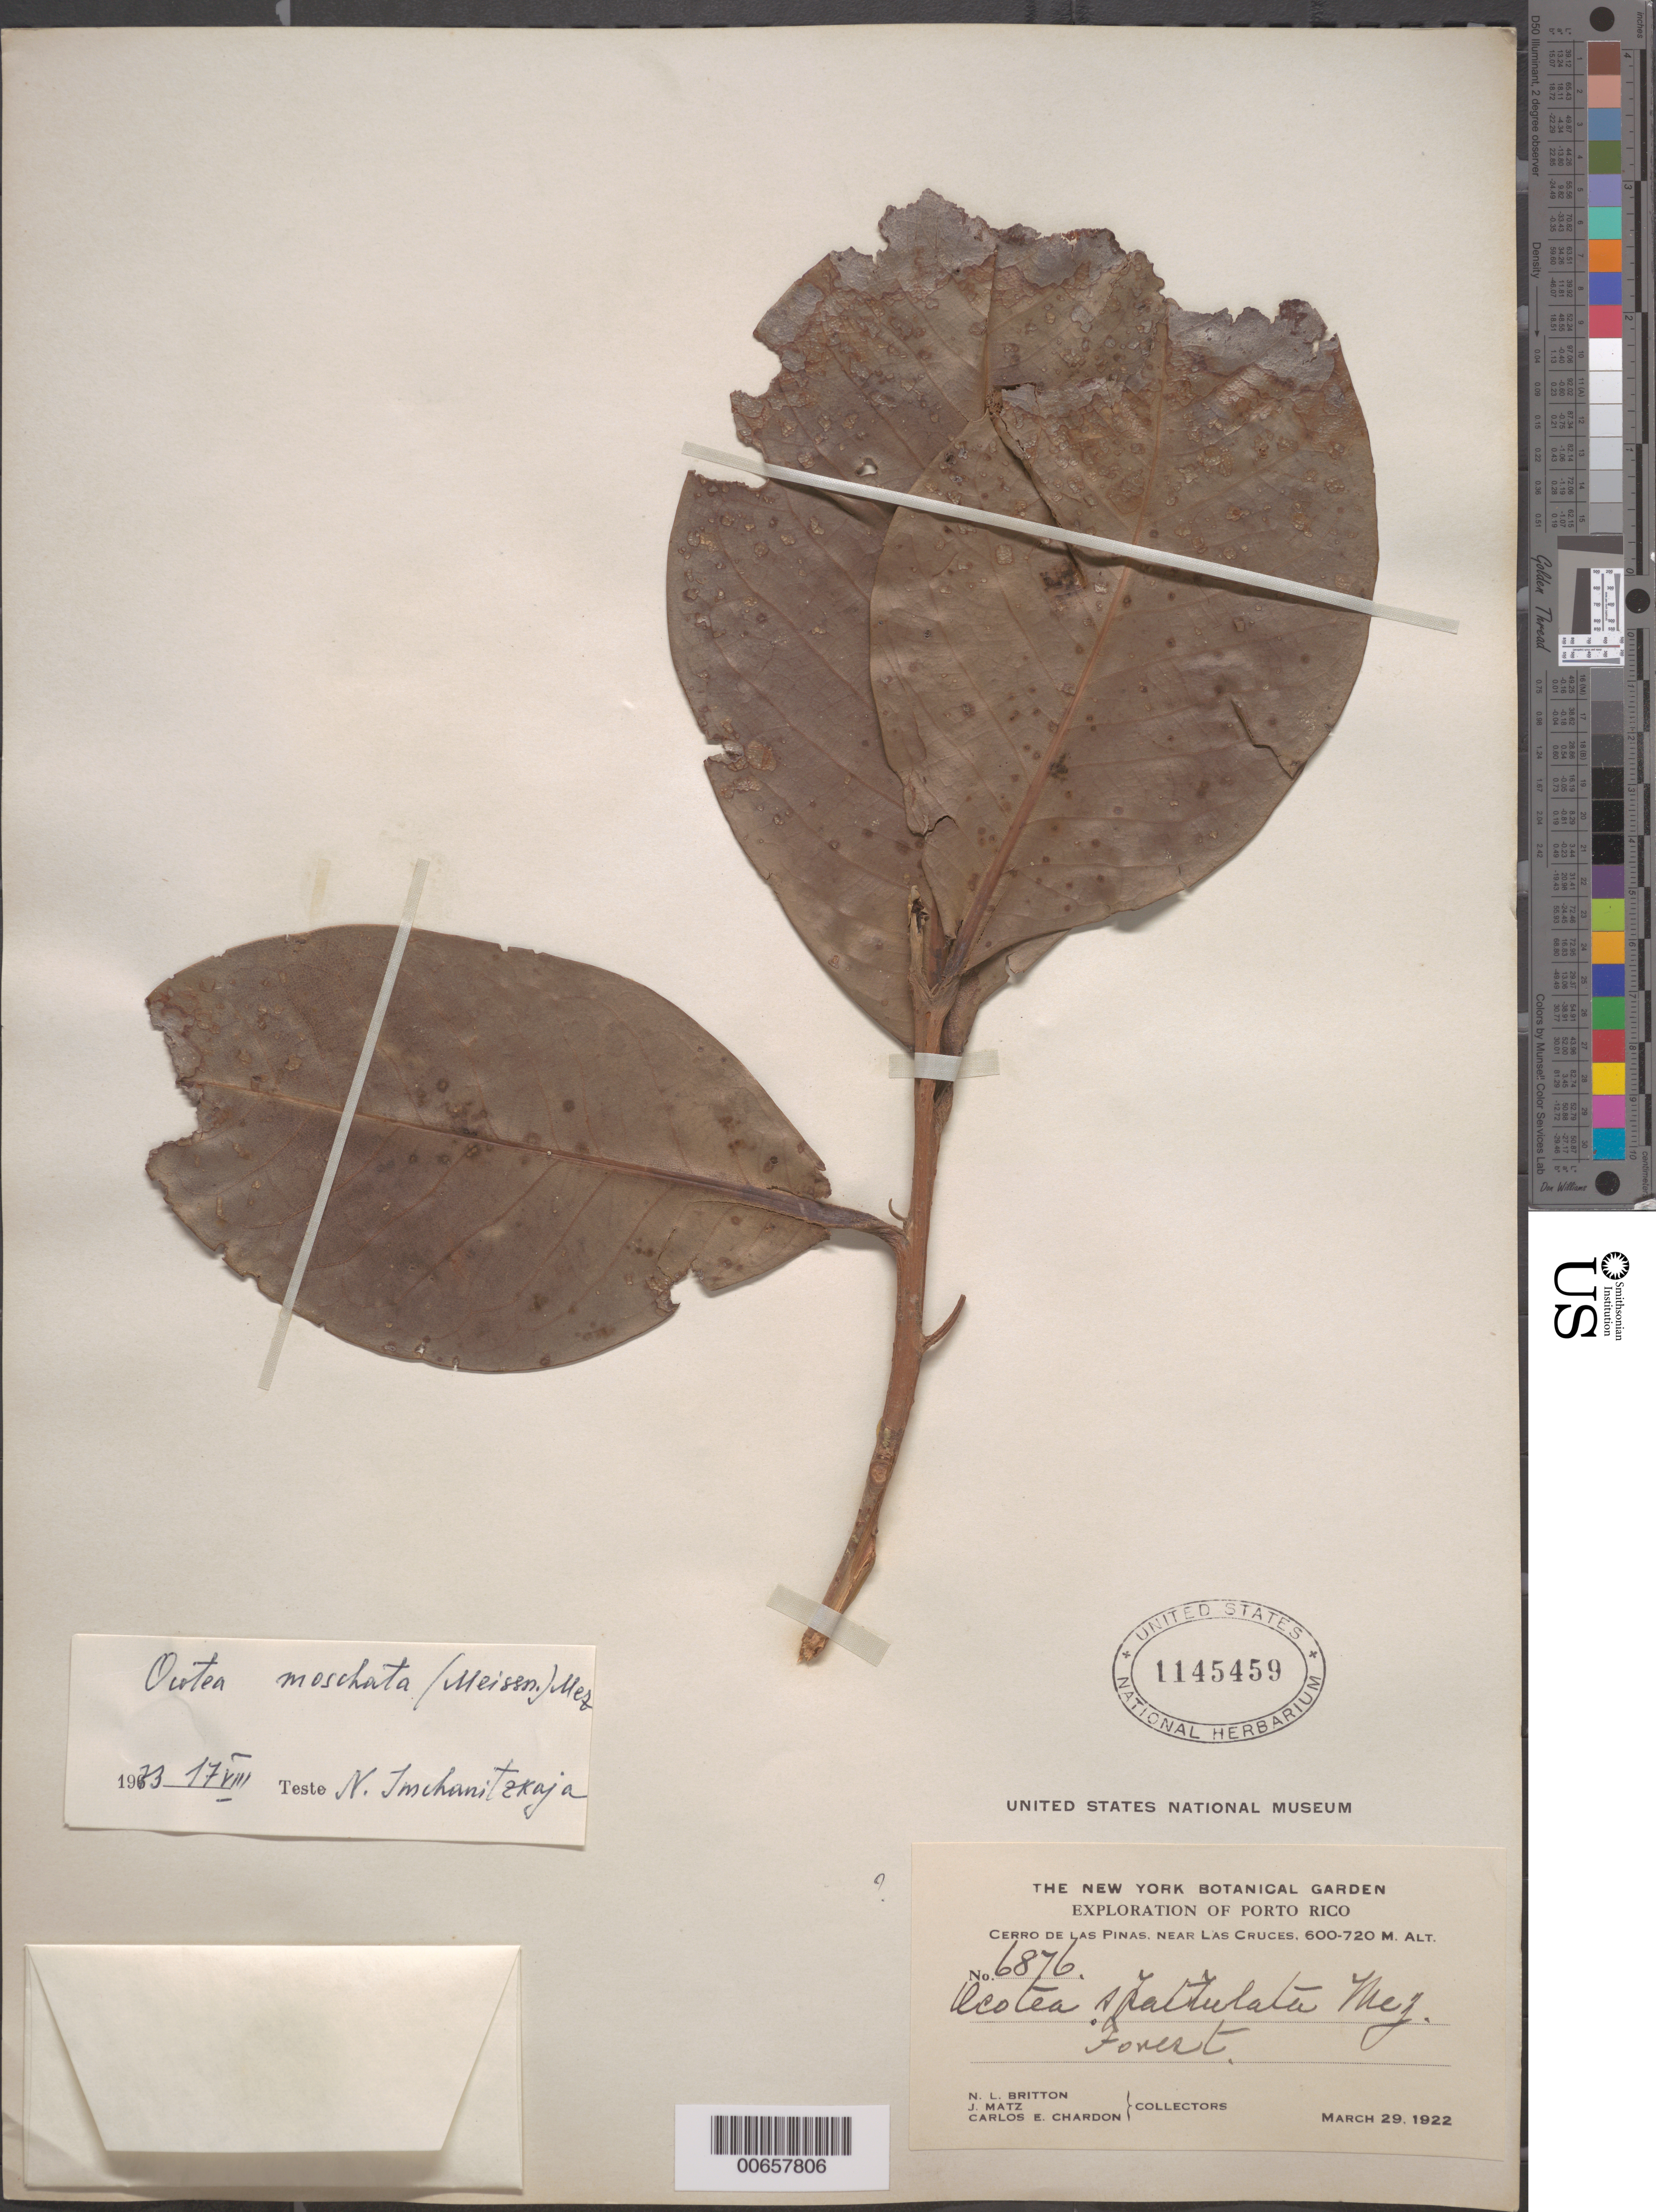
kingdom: Plantae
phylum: Tracheophyta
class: Magnoliopsida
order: Laurales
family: Lauraceae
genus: Ocotea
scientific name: Ocotea moschata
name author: (Meisn.) Mez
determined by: McChanitzkaja, N.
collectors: N. Britton, J. Matz & C. E. Chardón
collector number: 6876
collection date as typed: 29 Mar 1922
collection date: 1922-03-29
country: Puerto Rico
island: Greater Antilles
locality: Cerro de Las Pinas, Near Las Cruces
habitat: Forest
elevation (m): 600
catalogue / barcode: US 1145459